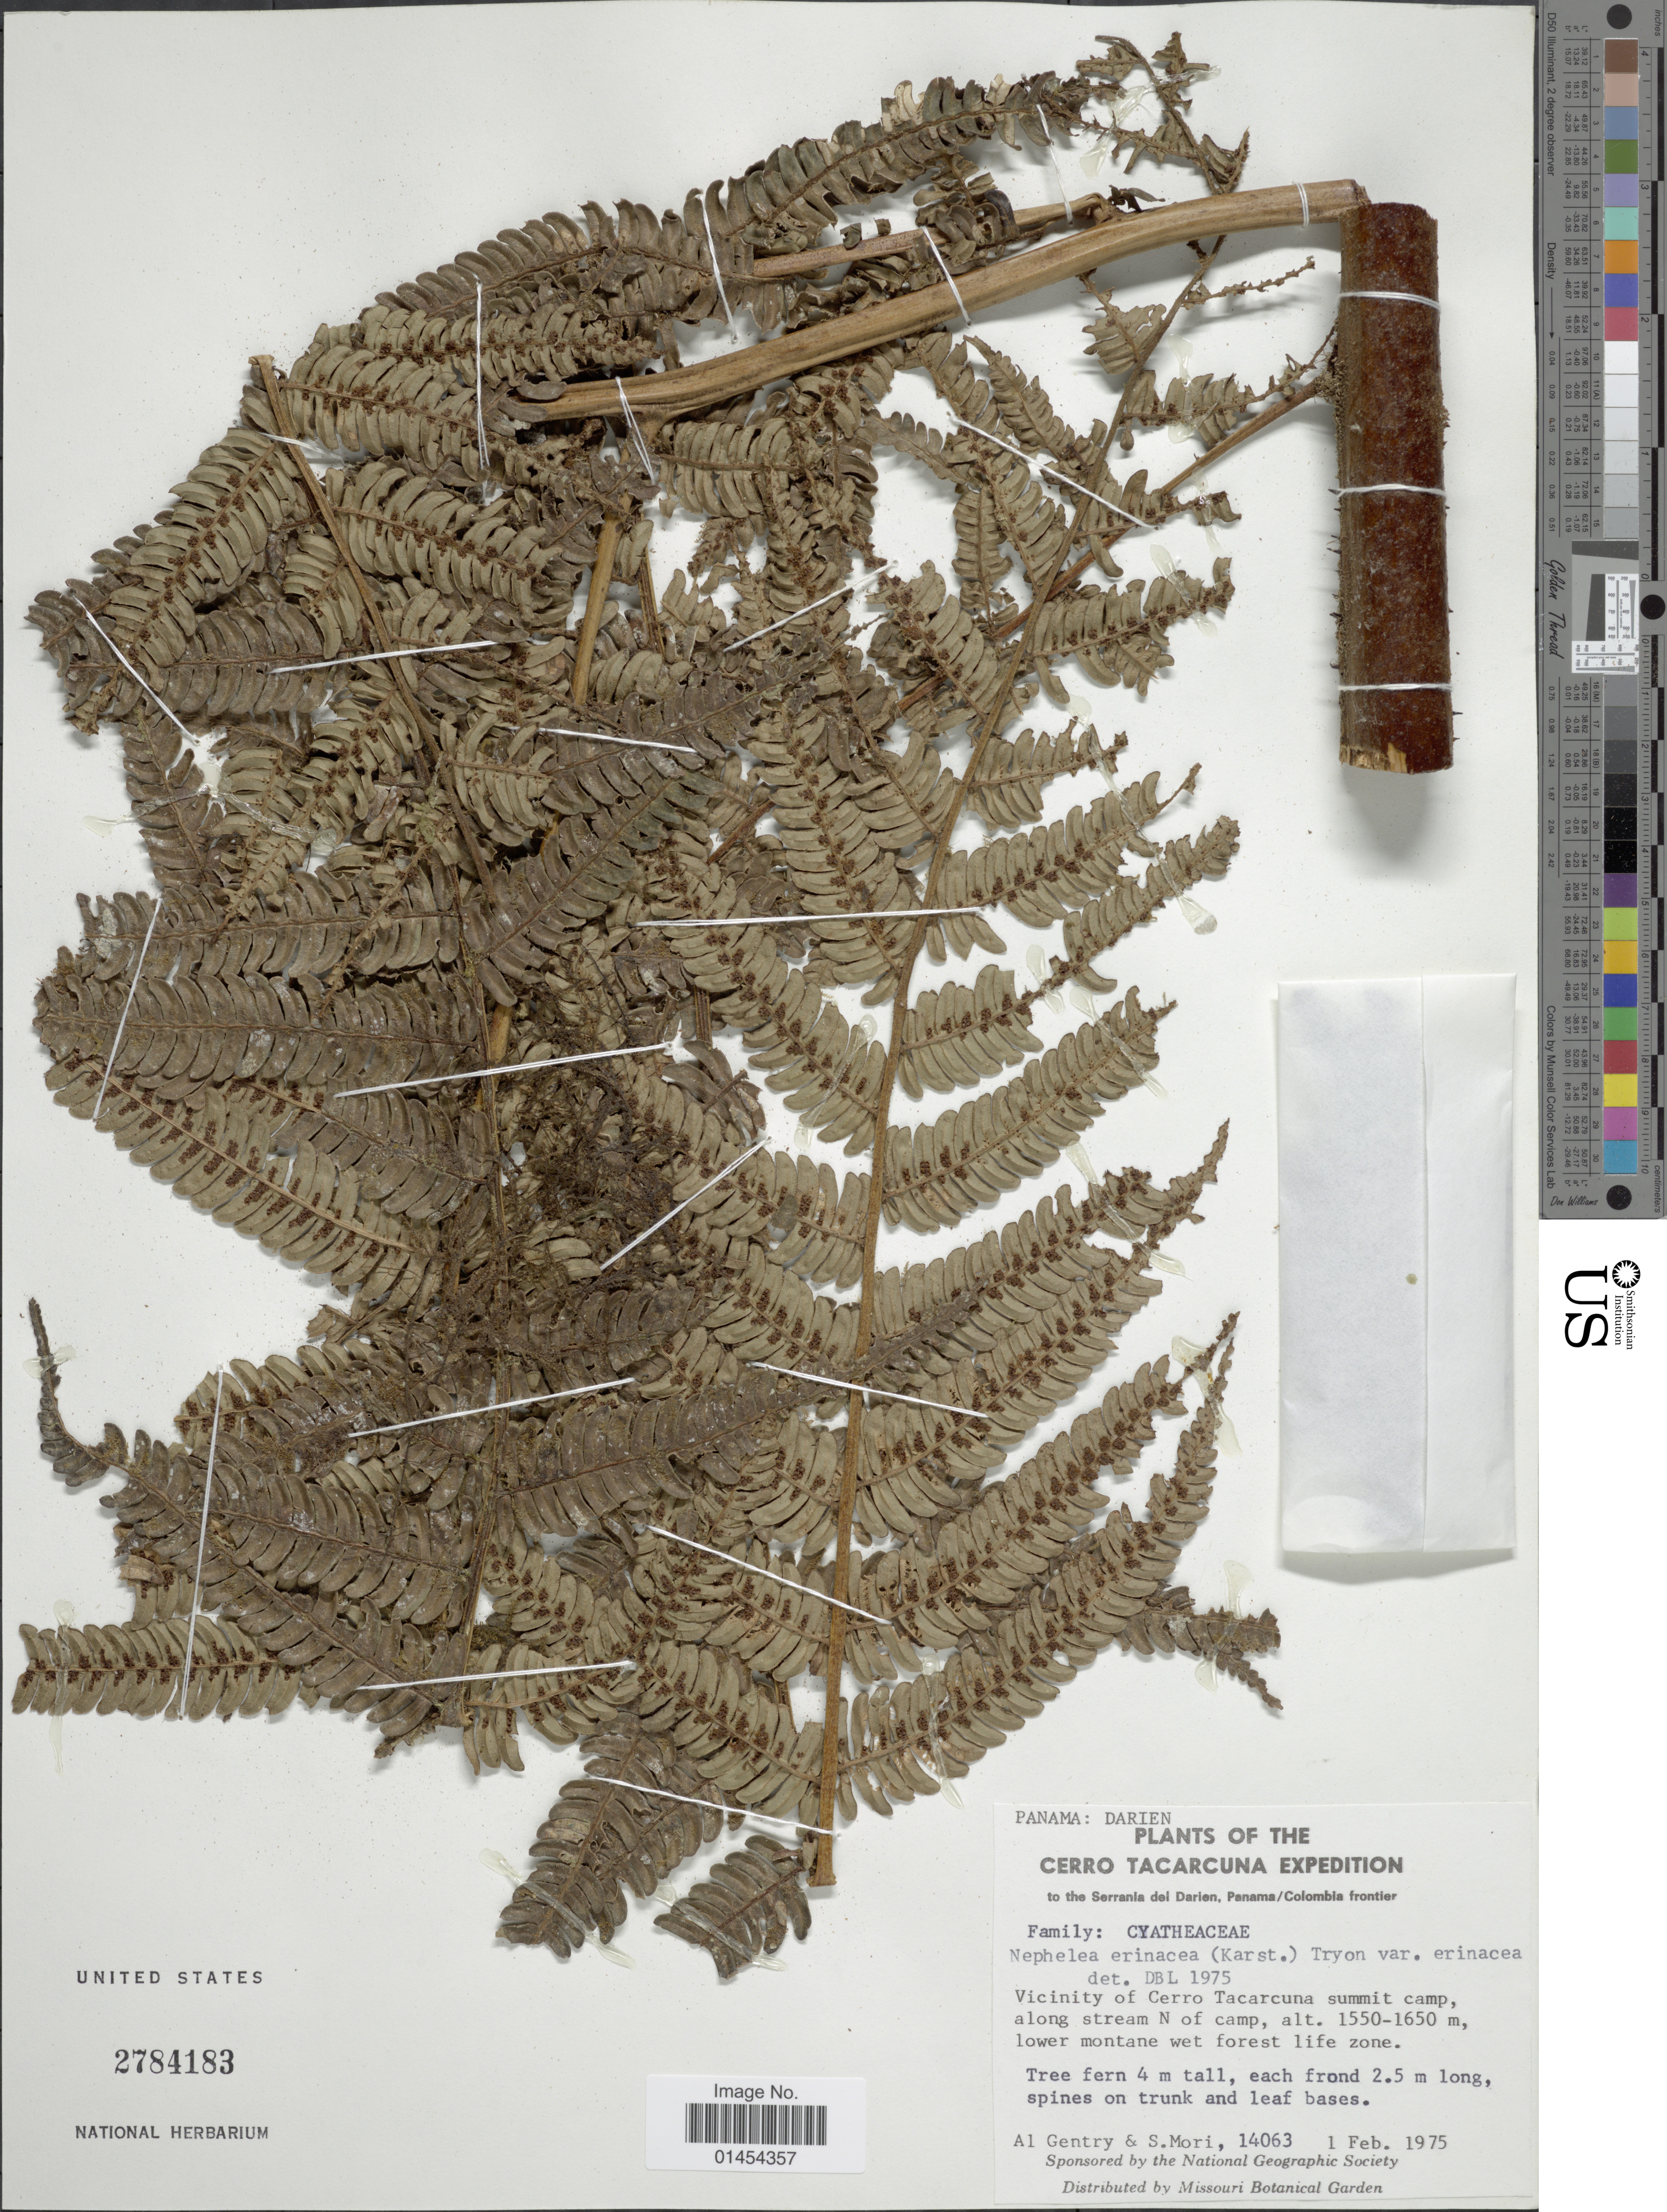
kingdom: Plantae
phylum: Tracheophyta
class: Polypodiopsida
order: Cyatheales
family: Cyatheaceae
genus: Alsophila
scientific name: Alsophila erinacea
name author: (H. Karst.) D.S. Conant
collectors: A. H. Gentry & S. Mori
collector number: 14063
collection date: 1975-02-01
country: Panama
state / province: Darién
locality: Vicinity of Cerro Tacarcuna summit camp, along stream N of camp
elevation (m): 1550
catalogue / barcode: US 2784183